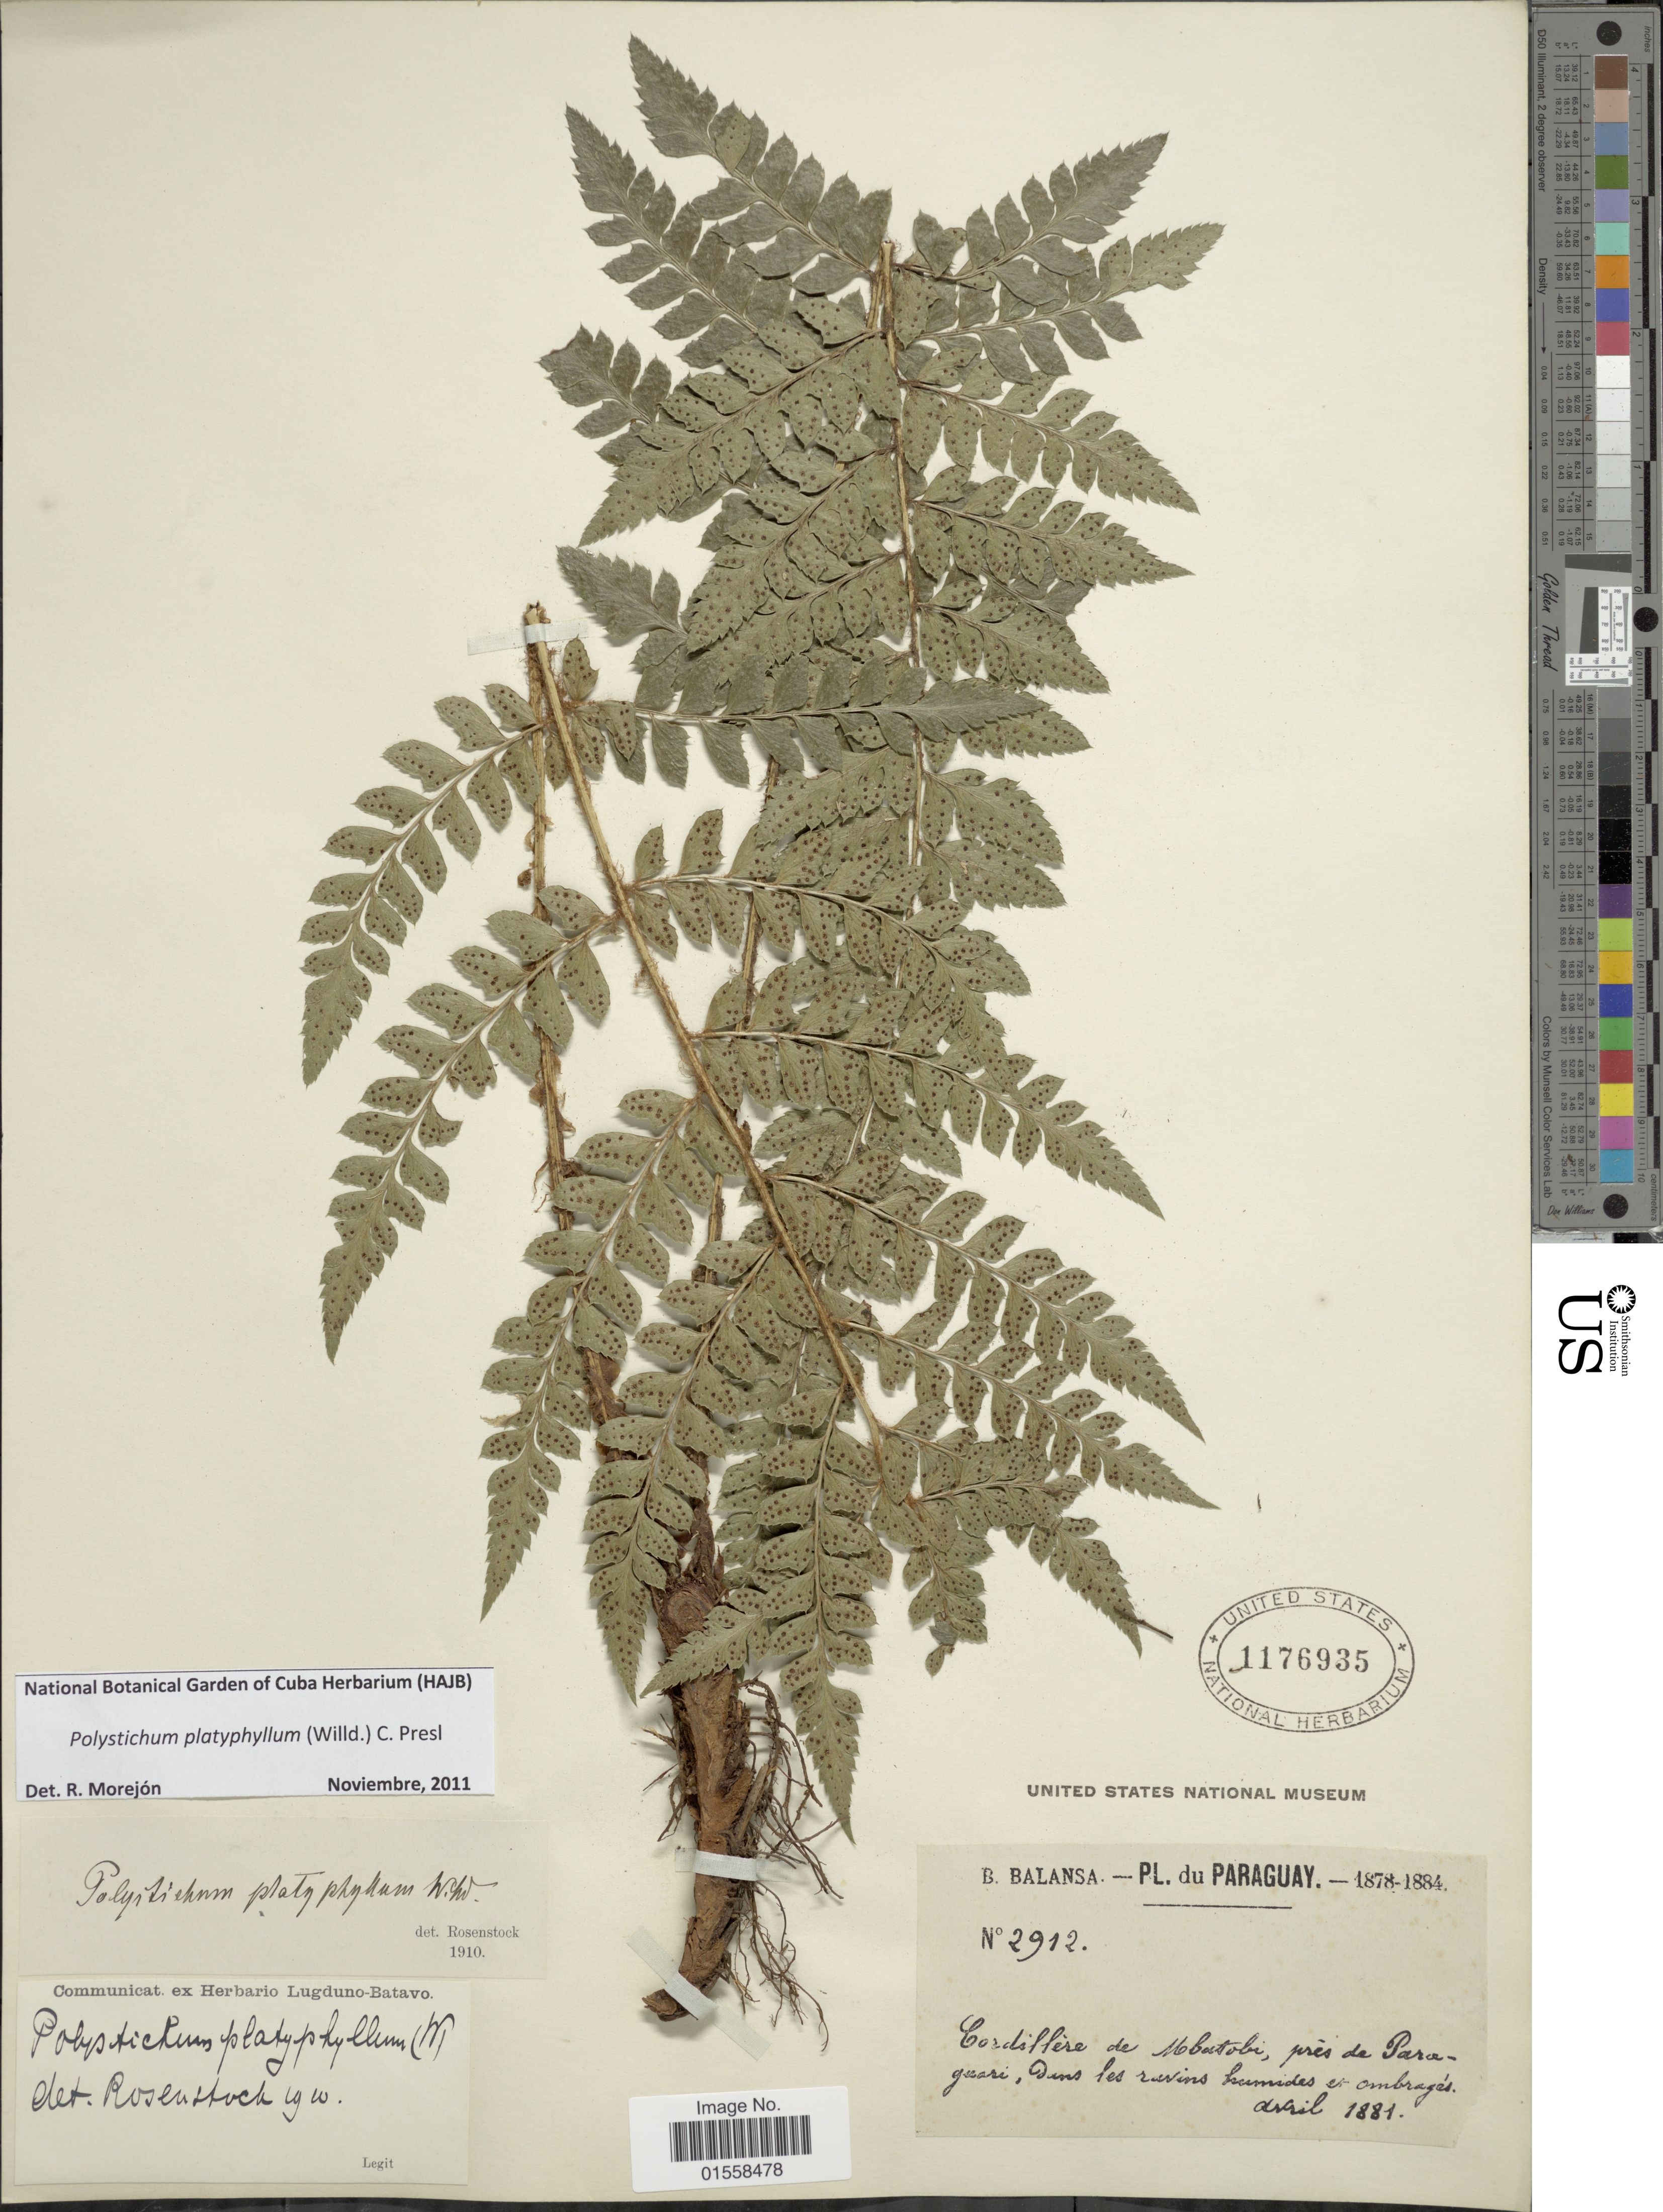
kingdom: Plantae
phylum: Tracheophyta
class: Polypodiopsida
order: Polypodiales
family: Dryopteridaceae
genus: Polystichum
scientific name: Polystichum platyphyllum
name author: (Willd.) C. Presl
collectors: B. Balansa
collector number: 2912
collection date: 1881-04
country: Paraguay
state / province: Paraguari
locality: Cordillere de Mbatobi, pres de Paraguari, dans les ravins humidis et ombrages.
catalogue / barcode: US 1176935